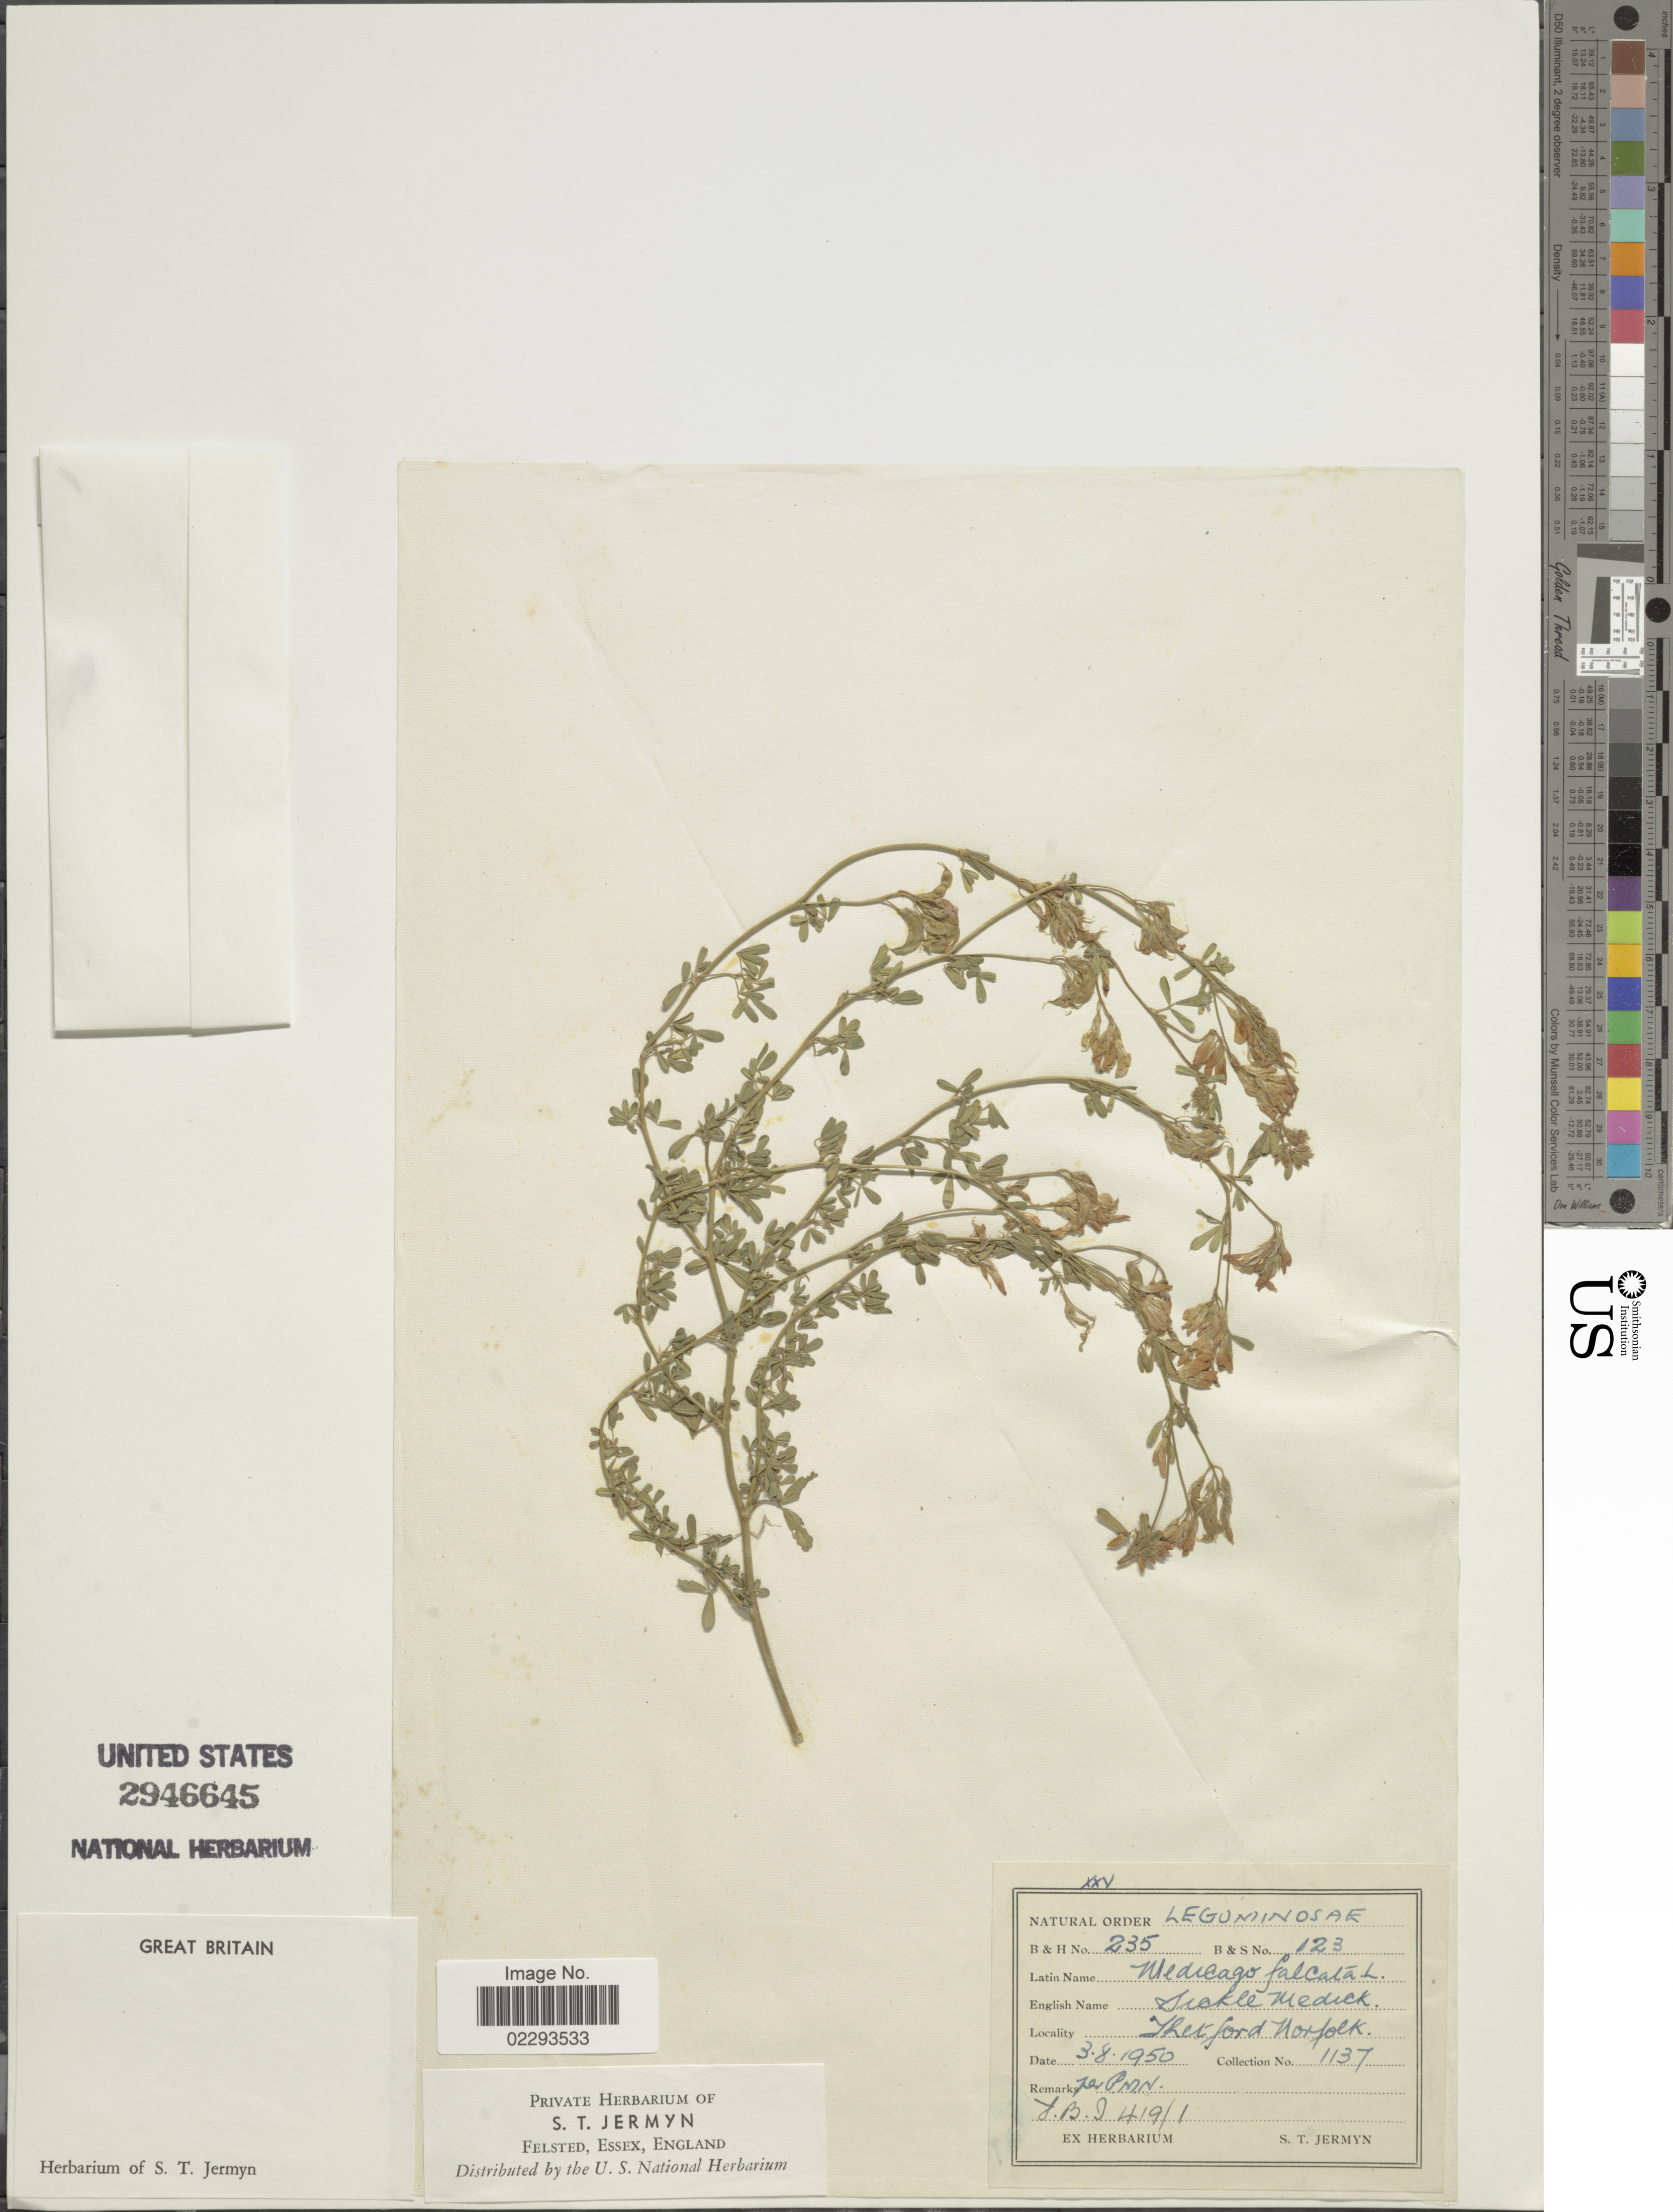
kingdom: Plantae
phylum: Tracheophyta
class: Magnoliopsida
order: Fabales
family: Fabaceae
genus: Medicago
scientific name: Medicago falcata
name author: L.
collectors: ex herb. S. T. Jermyn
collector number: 1137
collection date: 1950-08-03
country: United Kingdom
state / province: England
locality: Great Britain, Thetford Norfolk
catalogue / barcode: US 2946645